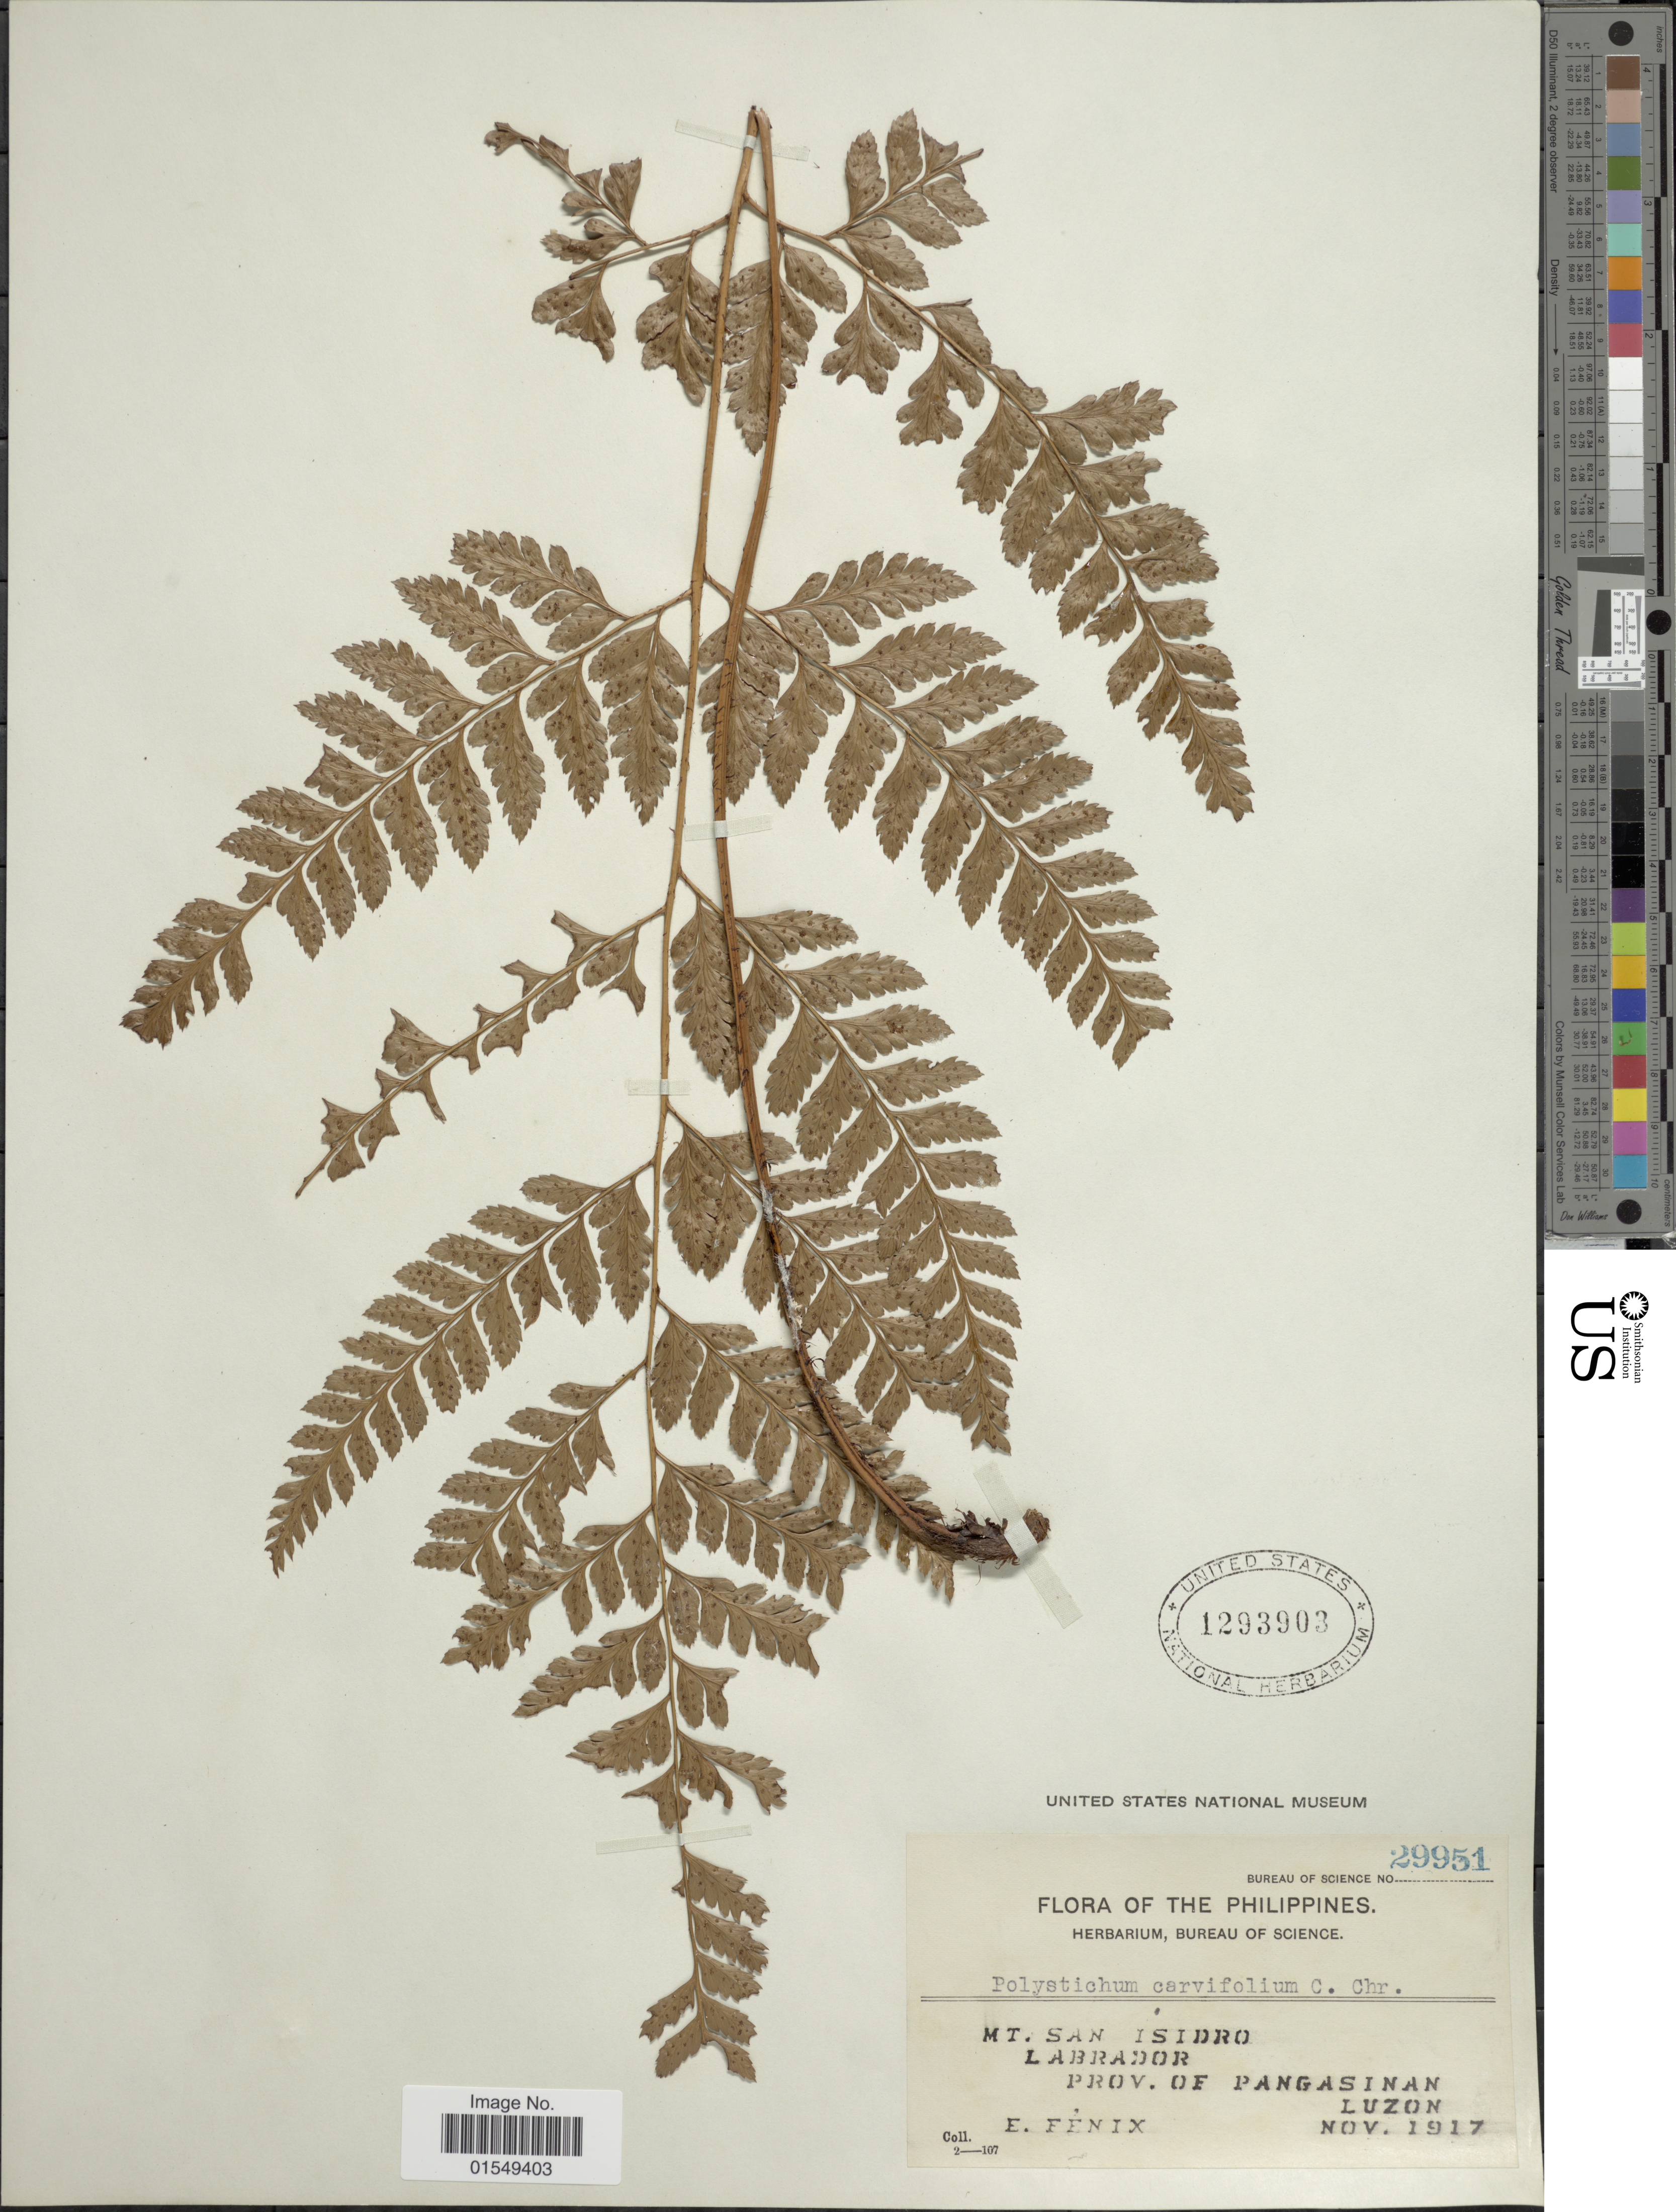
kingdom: Plantae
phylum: Tracheophyta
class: Polypodiopsida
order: Polypodiales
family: Dryopteridaceae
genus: Arachniodes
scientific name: Arachniodes carvifolia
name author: (Kunze) Ching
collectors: E. Fénix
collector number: Bureau of Science 29951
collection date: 1917-11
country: Philippines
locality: Mt. San Isidro, Labrador, Prov. of Pangasinan, Luzon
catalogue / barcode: US 1293903